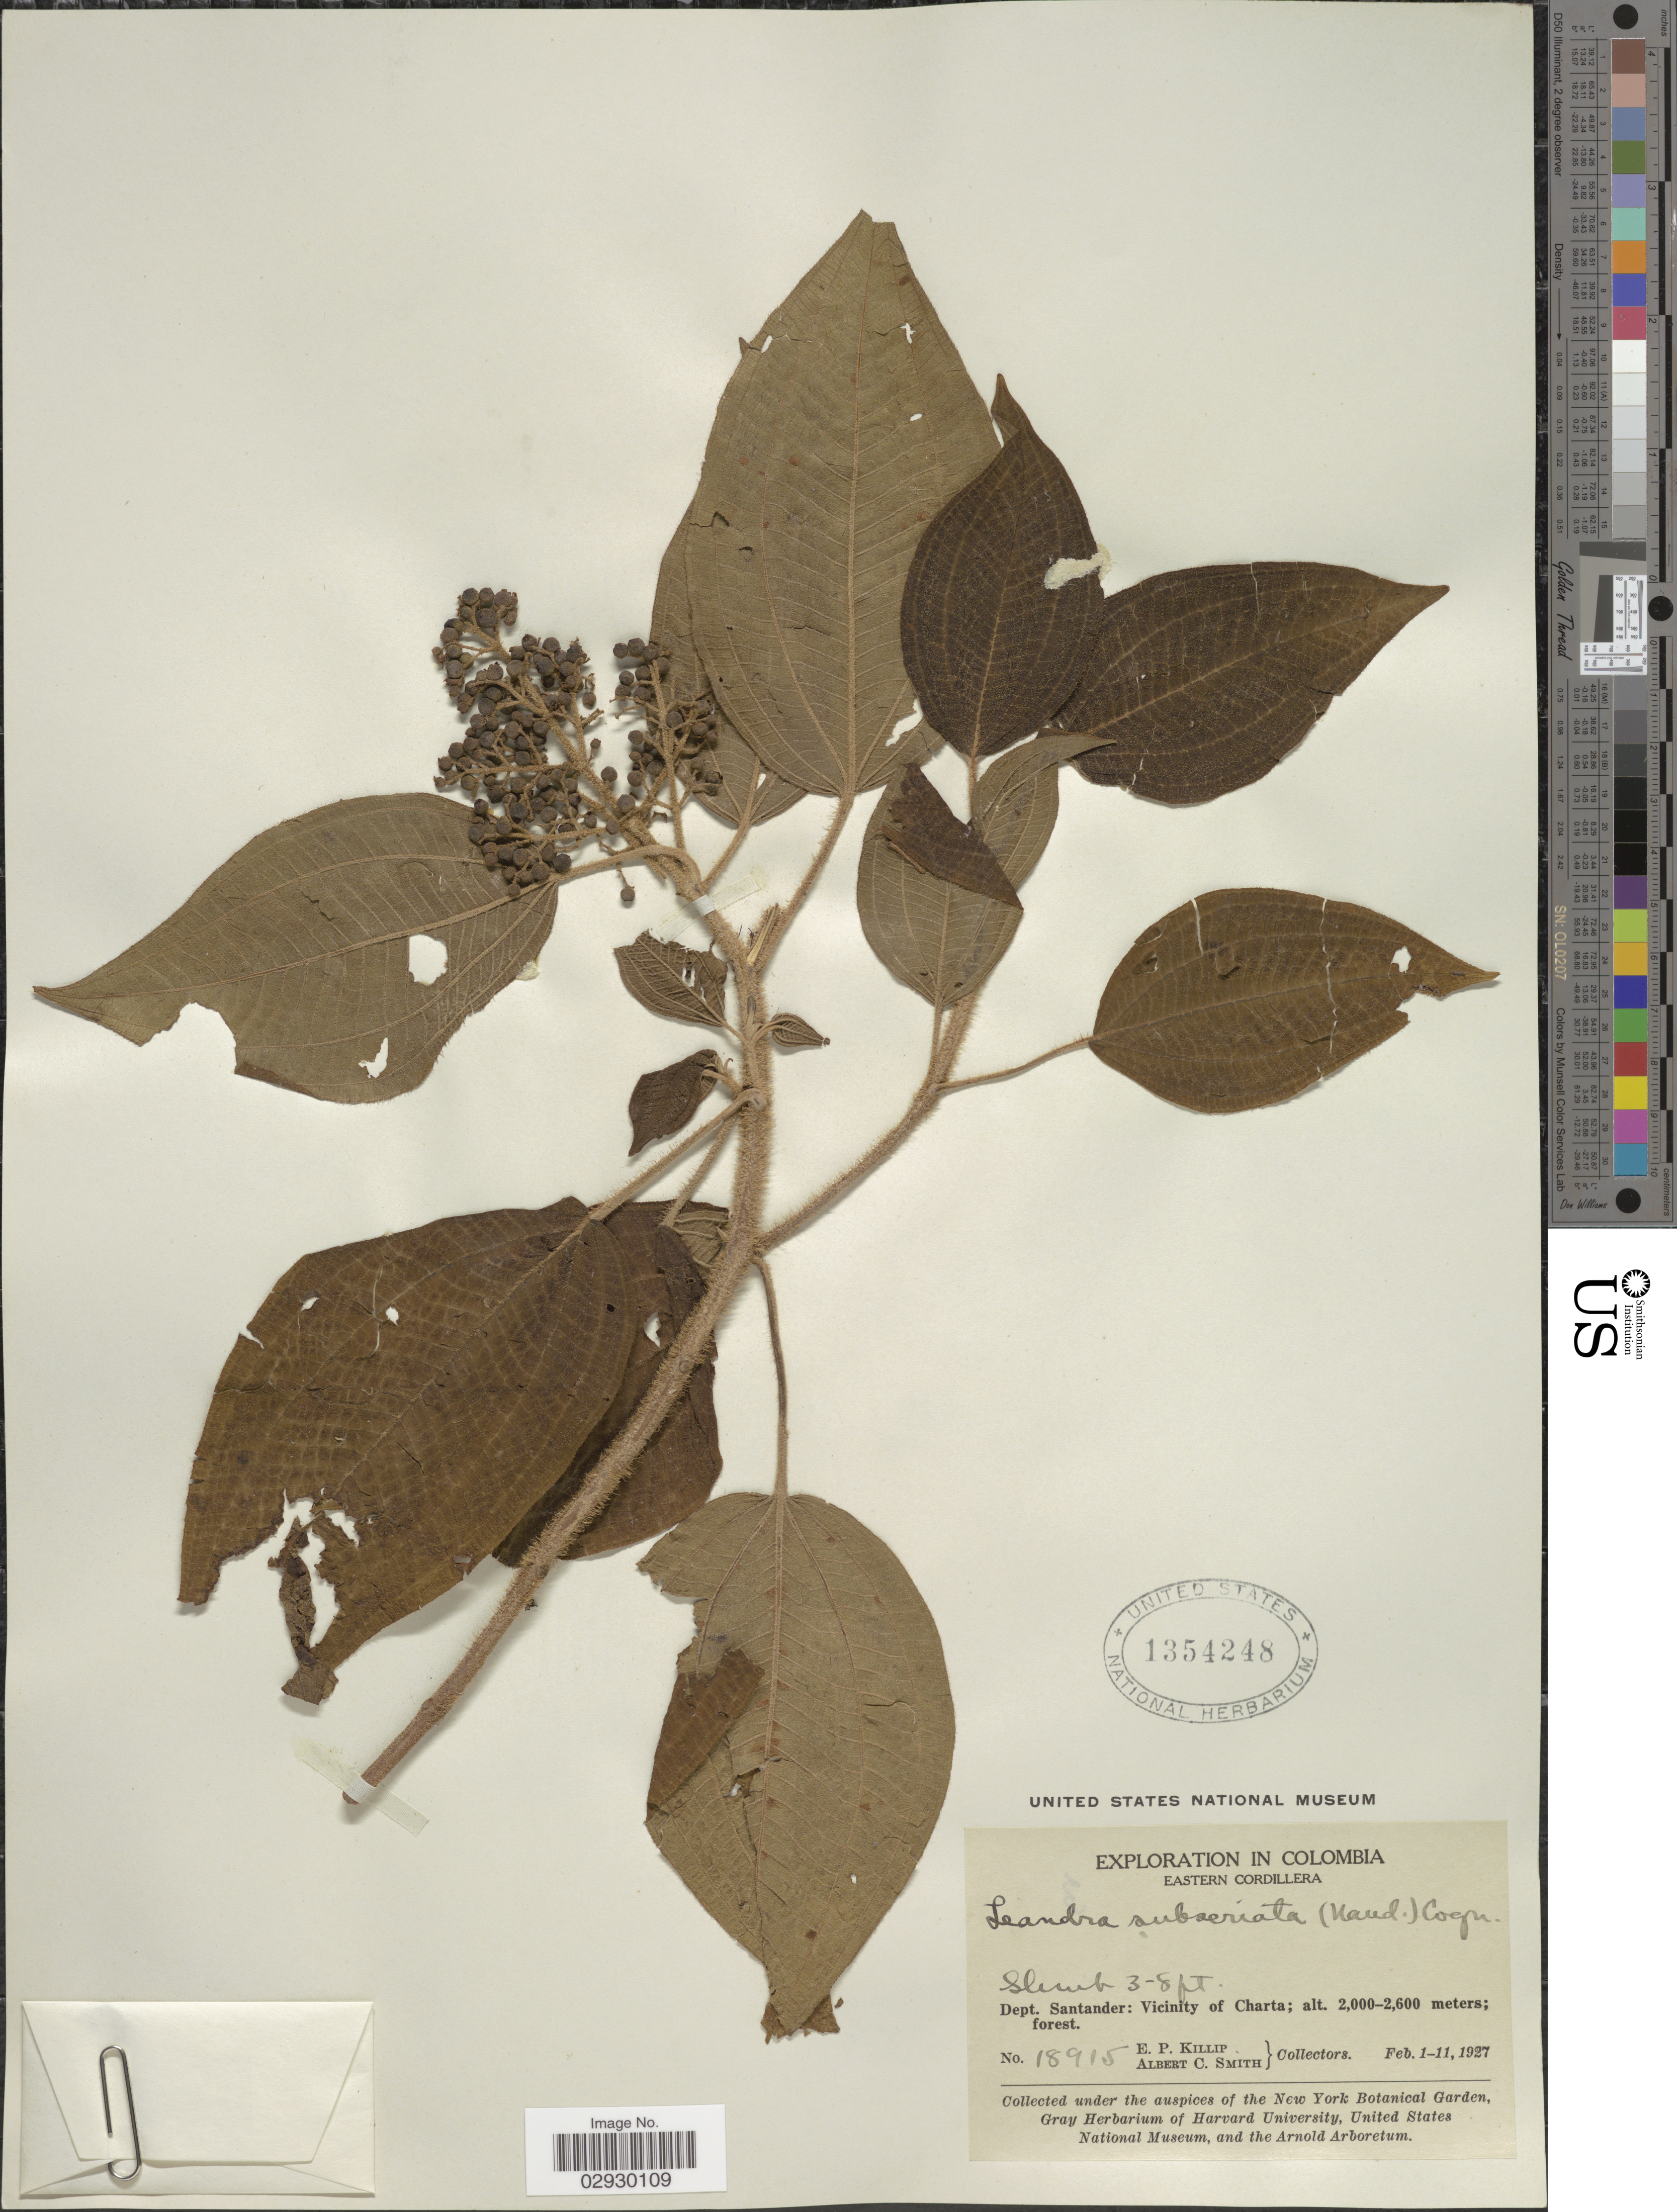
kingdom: Plantae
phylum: Tracheophyta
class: Magnoliopsida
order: Myrtales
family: Melastomataceae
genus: Leandra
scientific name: Leandra subseriata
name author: (Naudin) Cogn.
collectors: E. P. Killip & A. C. Smith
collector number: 18915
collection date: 1927-02-01/1927-02-11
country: Colombia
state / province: Santander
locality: Eastern Cordillera. Dept. Santander: Vicinity of Charta.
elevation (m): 2000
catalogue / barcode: US 1354248